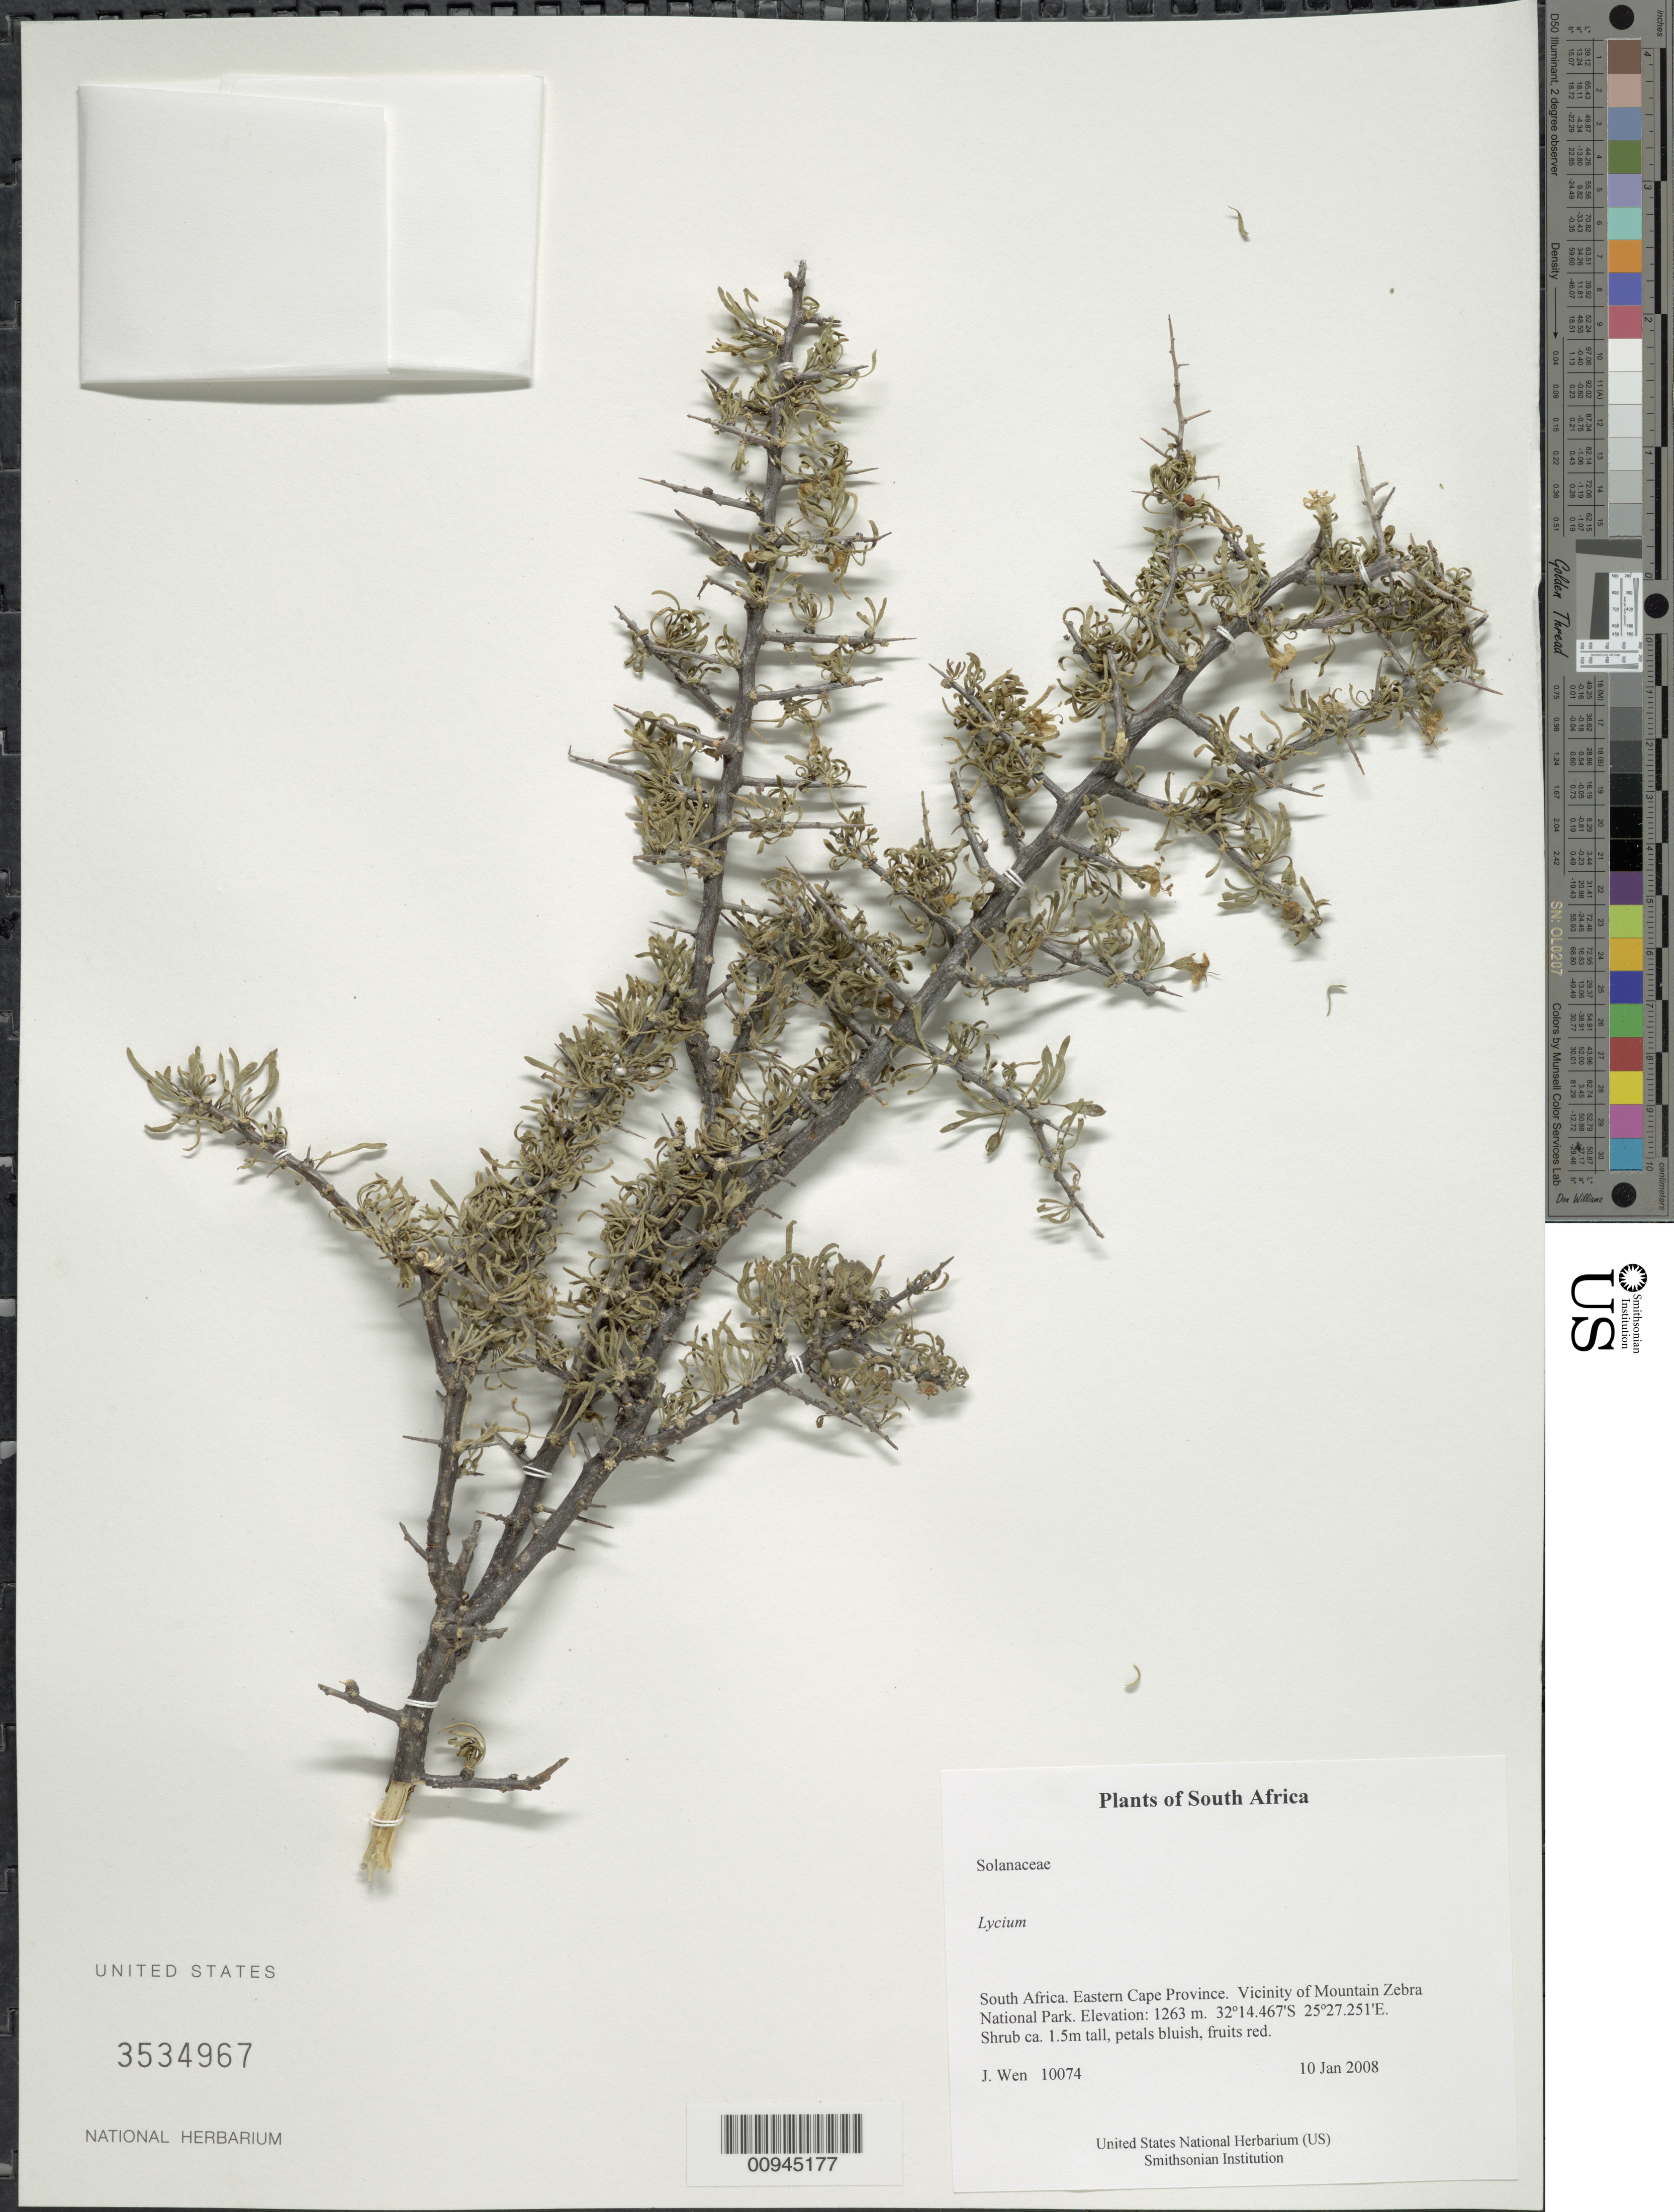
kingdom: Plantae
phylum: Tracheophyta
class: Magnoliopsida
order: Solanales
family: Solanaceae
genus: Lycium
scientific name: Lycium sp.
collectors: J. Wen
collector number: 10074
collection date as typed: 10 Jan 2008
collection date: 2008-01-10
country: South Africa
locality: Eastern Cape Province. Vicinity of Mountain Zebra National Park.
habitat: Shrub ca. 1.5m tall, petals bluish, fruits red.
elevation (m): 1263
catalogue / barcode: US 3534967